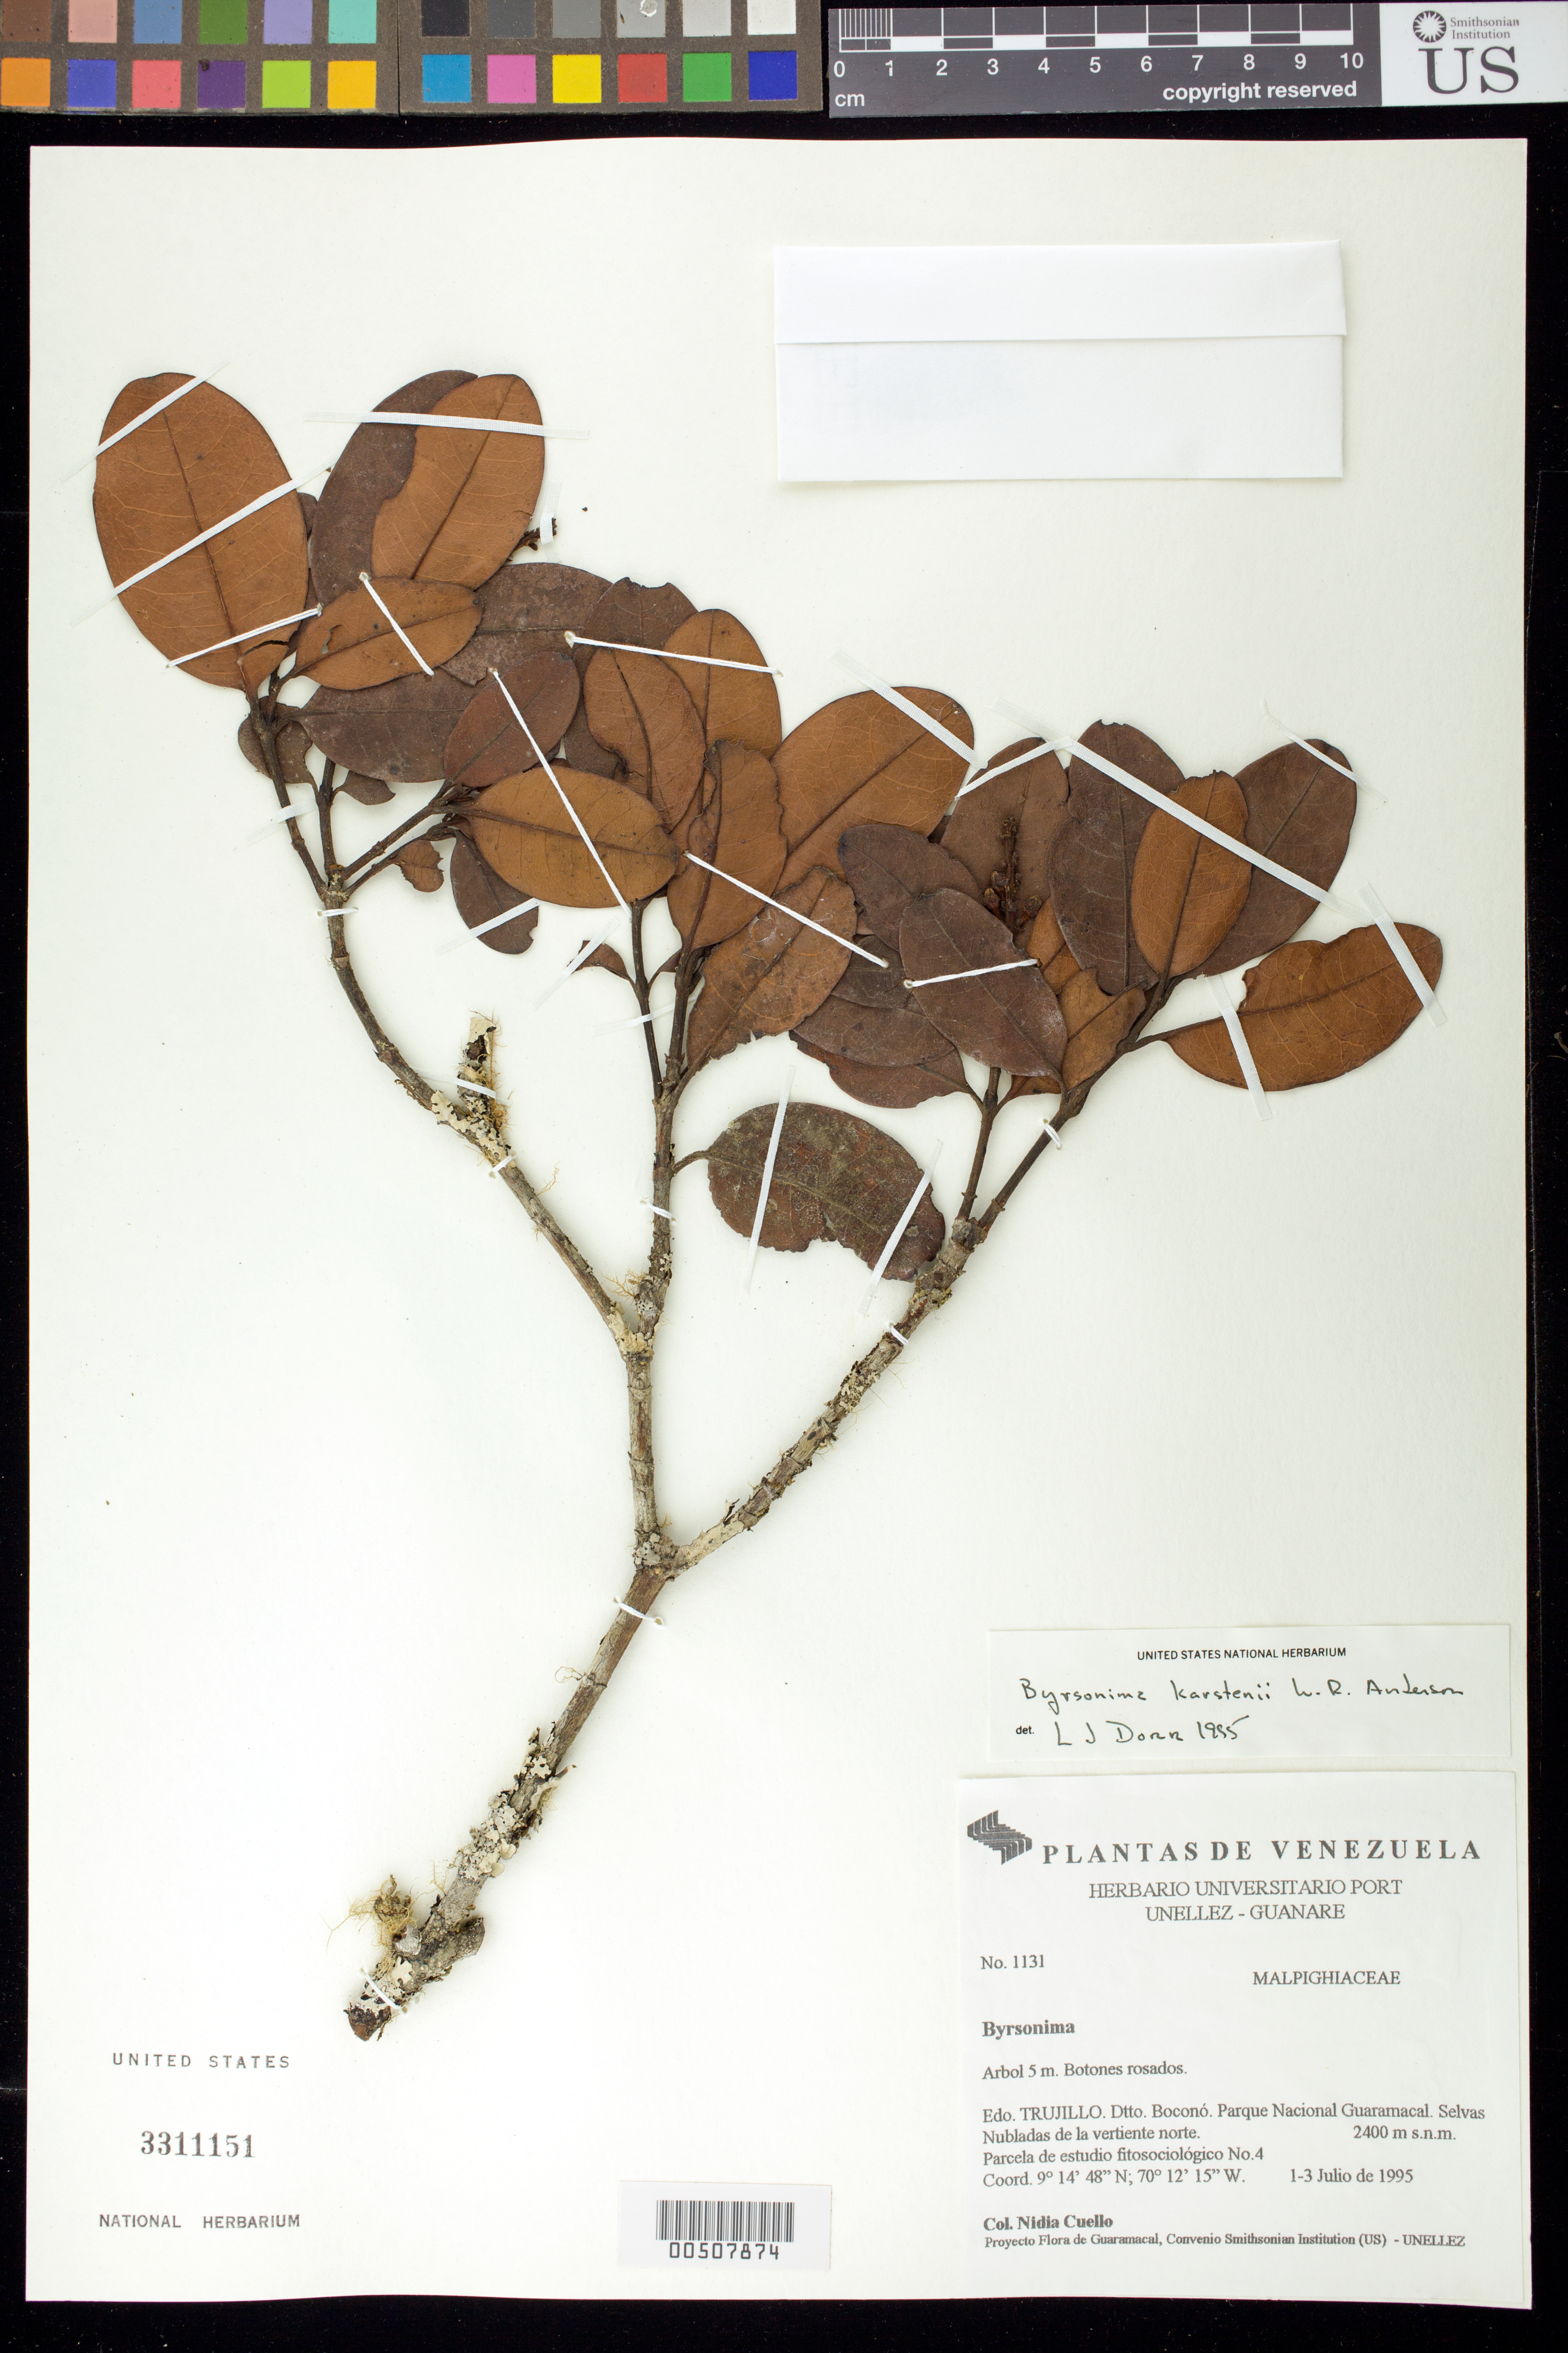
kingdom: Plantae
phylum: Tracheophyta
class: Magnoliopsida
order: Malpighiales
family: Malpighiaceae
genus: Byrsonima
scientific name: Byrsonima karstenii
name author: W.R. Anderson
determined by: Dorr, L. J., (BOT), Smithsonian Institution - National Museum of Natural History (UNITED STATES)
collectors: N. L. Cuello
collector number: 1131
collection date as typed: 01 Jul 1995 to 03 Jul 1995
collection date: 1995-07-01/1995-07-03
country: Venezuela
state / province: Trujillo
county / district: Boconó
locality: Parque Nacional Guaramacal. Vertiente N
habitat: Selvas Nubladas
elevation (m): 2400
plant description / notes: F, MO, NY, PORT, US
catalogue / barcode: US 3311151